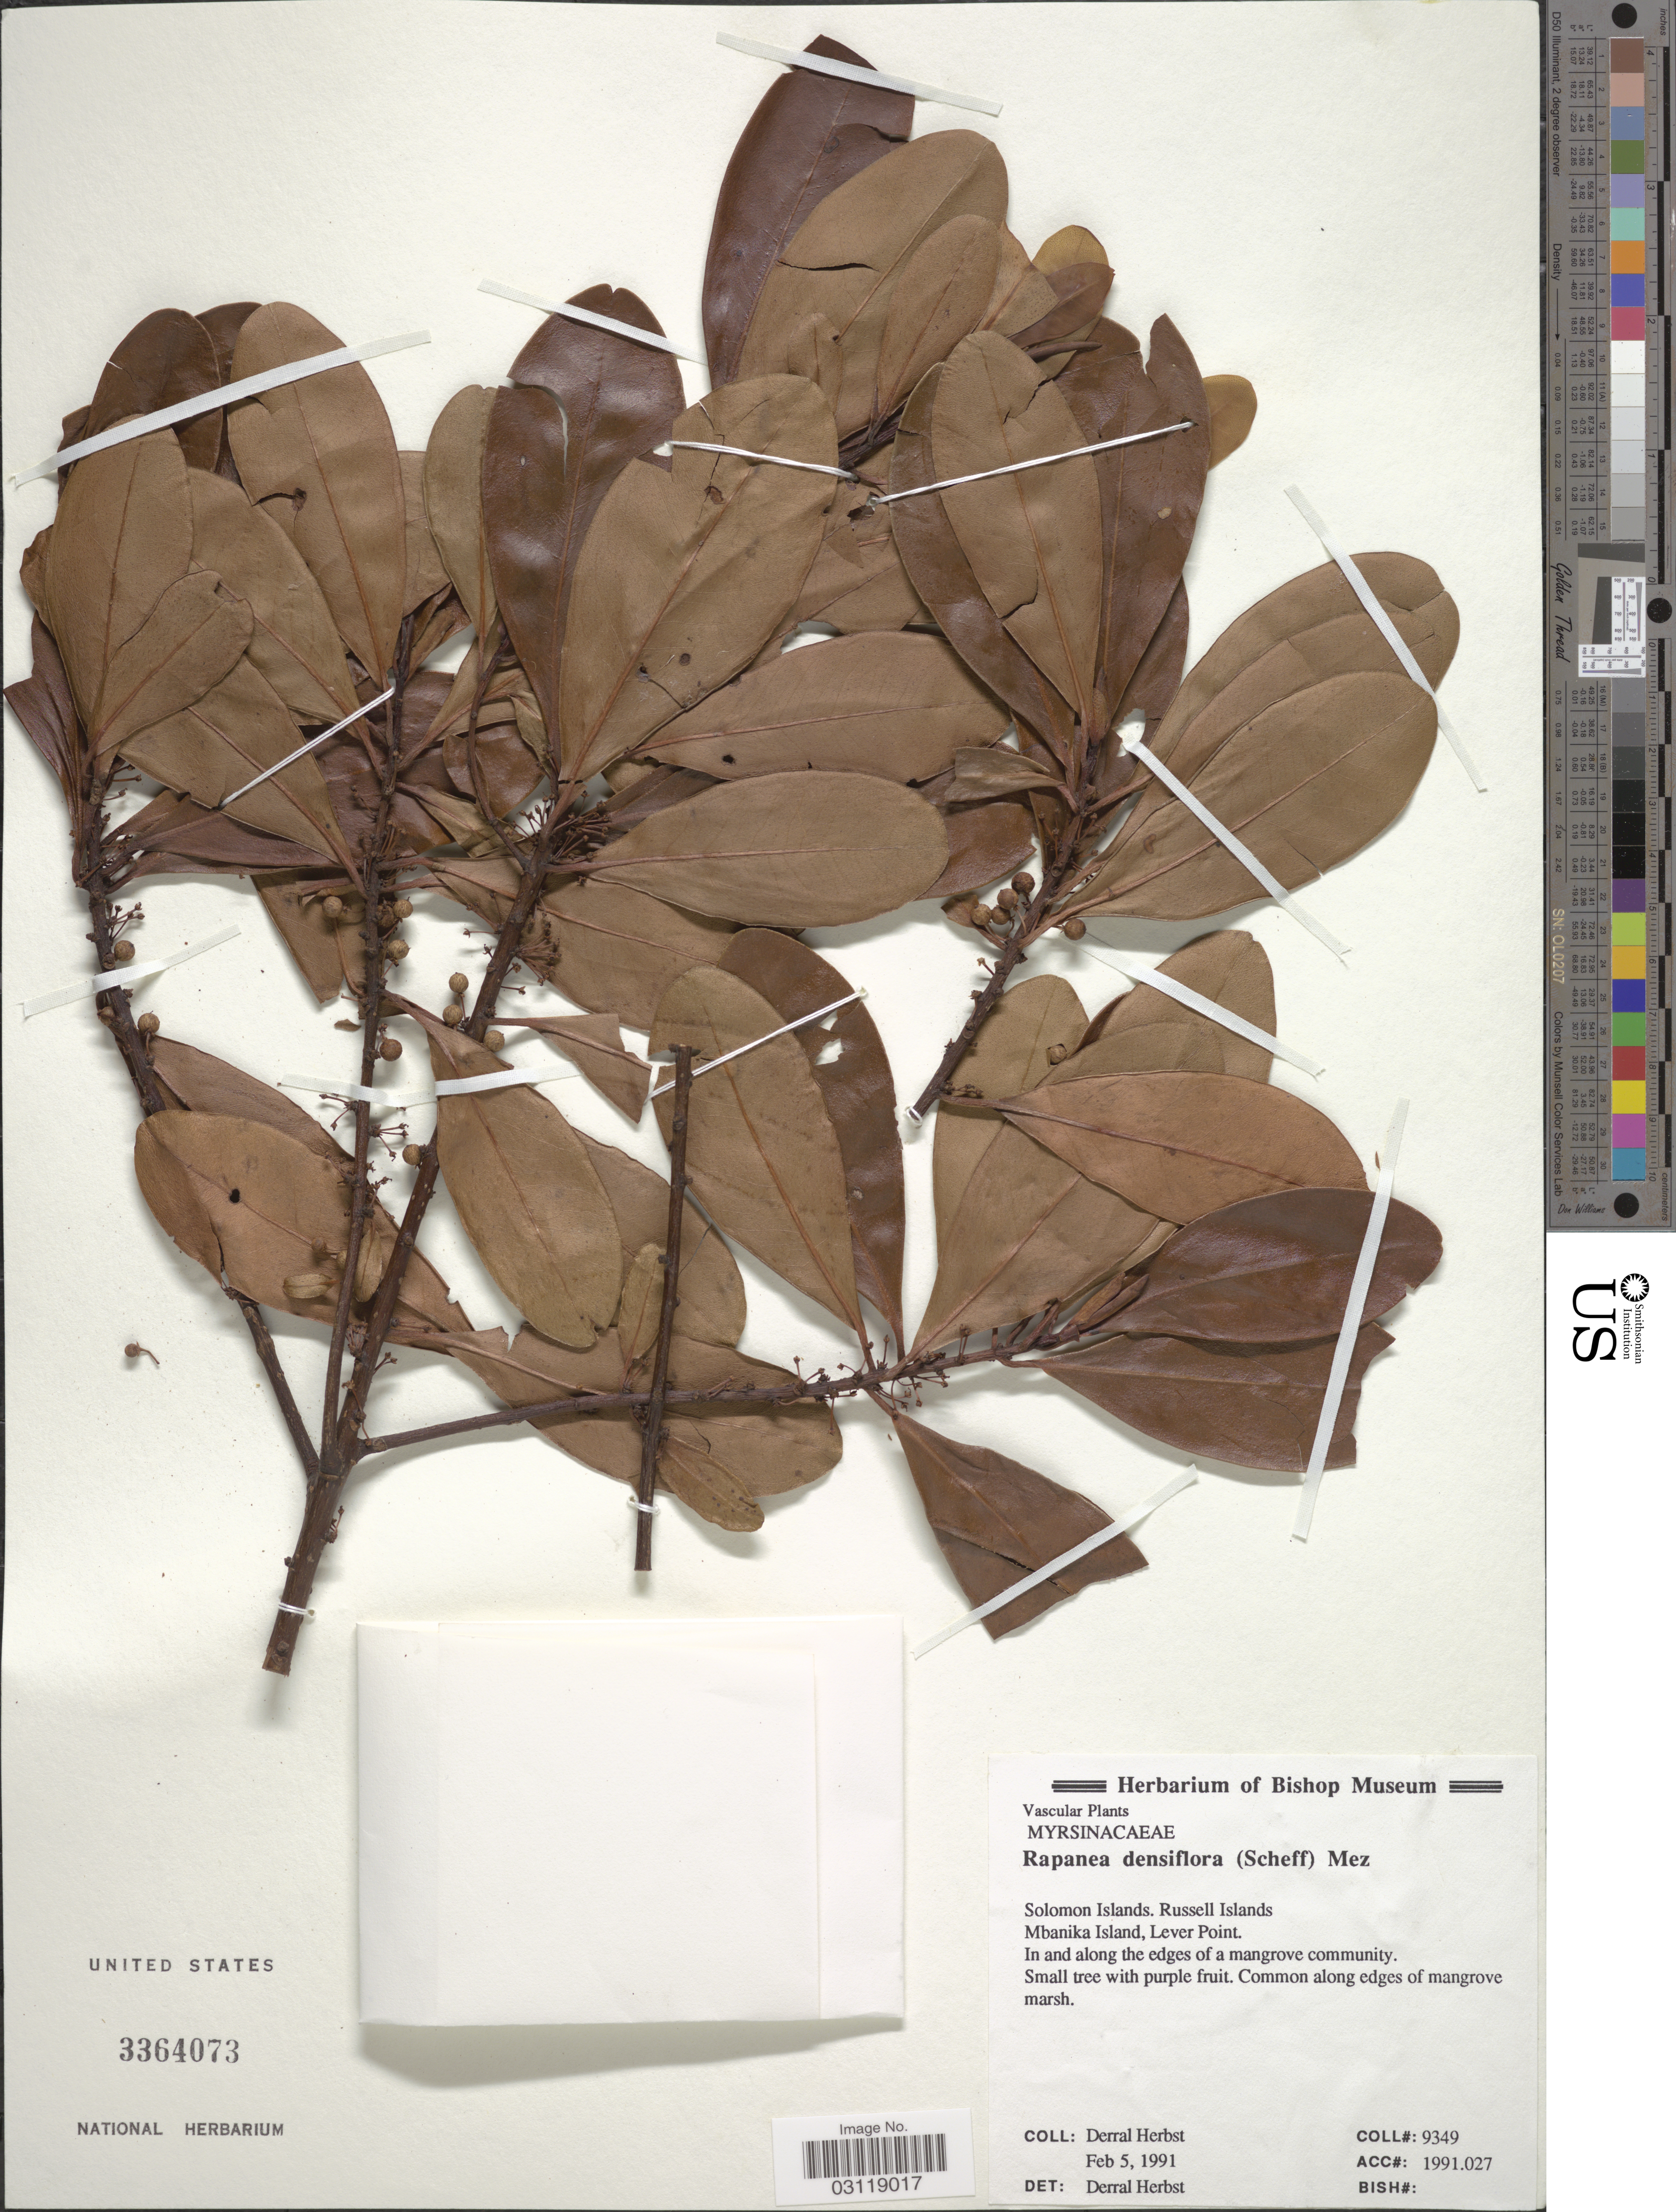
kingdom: Plantae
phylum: Tracheophyta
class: Magnoliopsida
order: Ericales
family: Primulaceae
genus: Rapanea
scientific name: Rapanea densiflora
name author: (Scheff.) Mez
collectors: D. R. Herbst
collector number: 9349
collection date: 1991-02-05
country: Solomon Islands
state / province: Solomon Islands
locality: Russell Islands. Mbanika Island, Lever Point.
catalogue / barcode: US 3364073